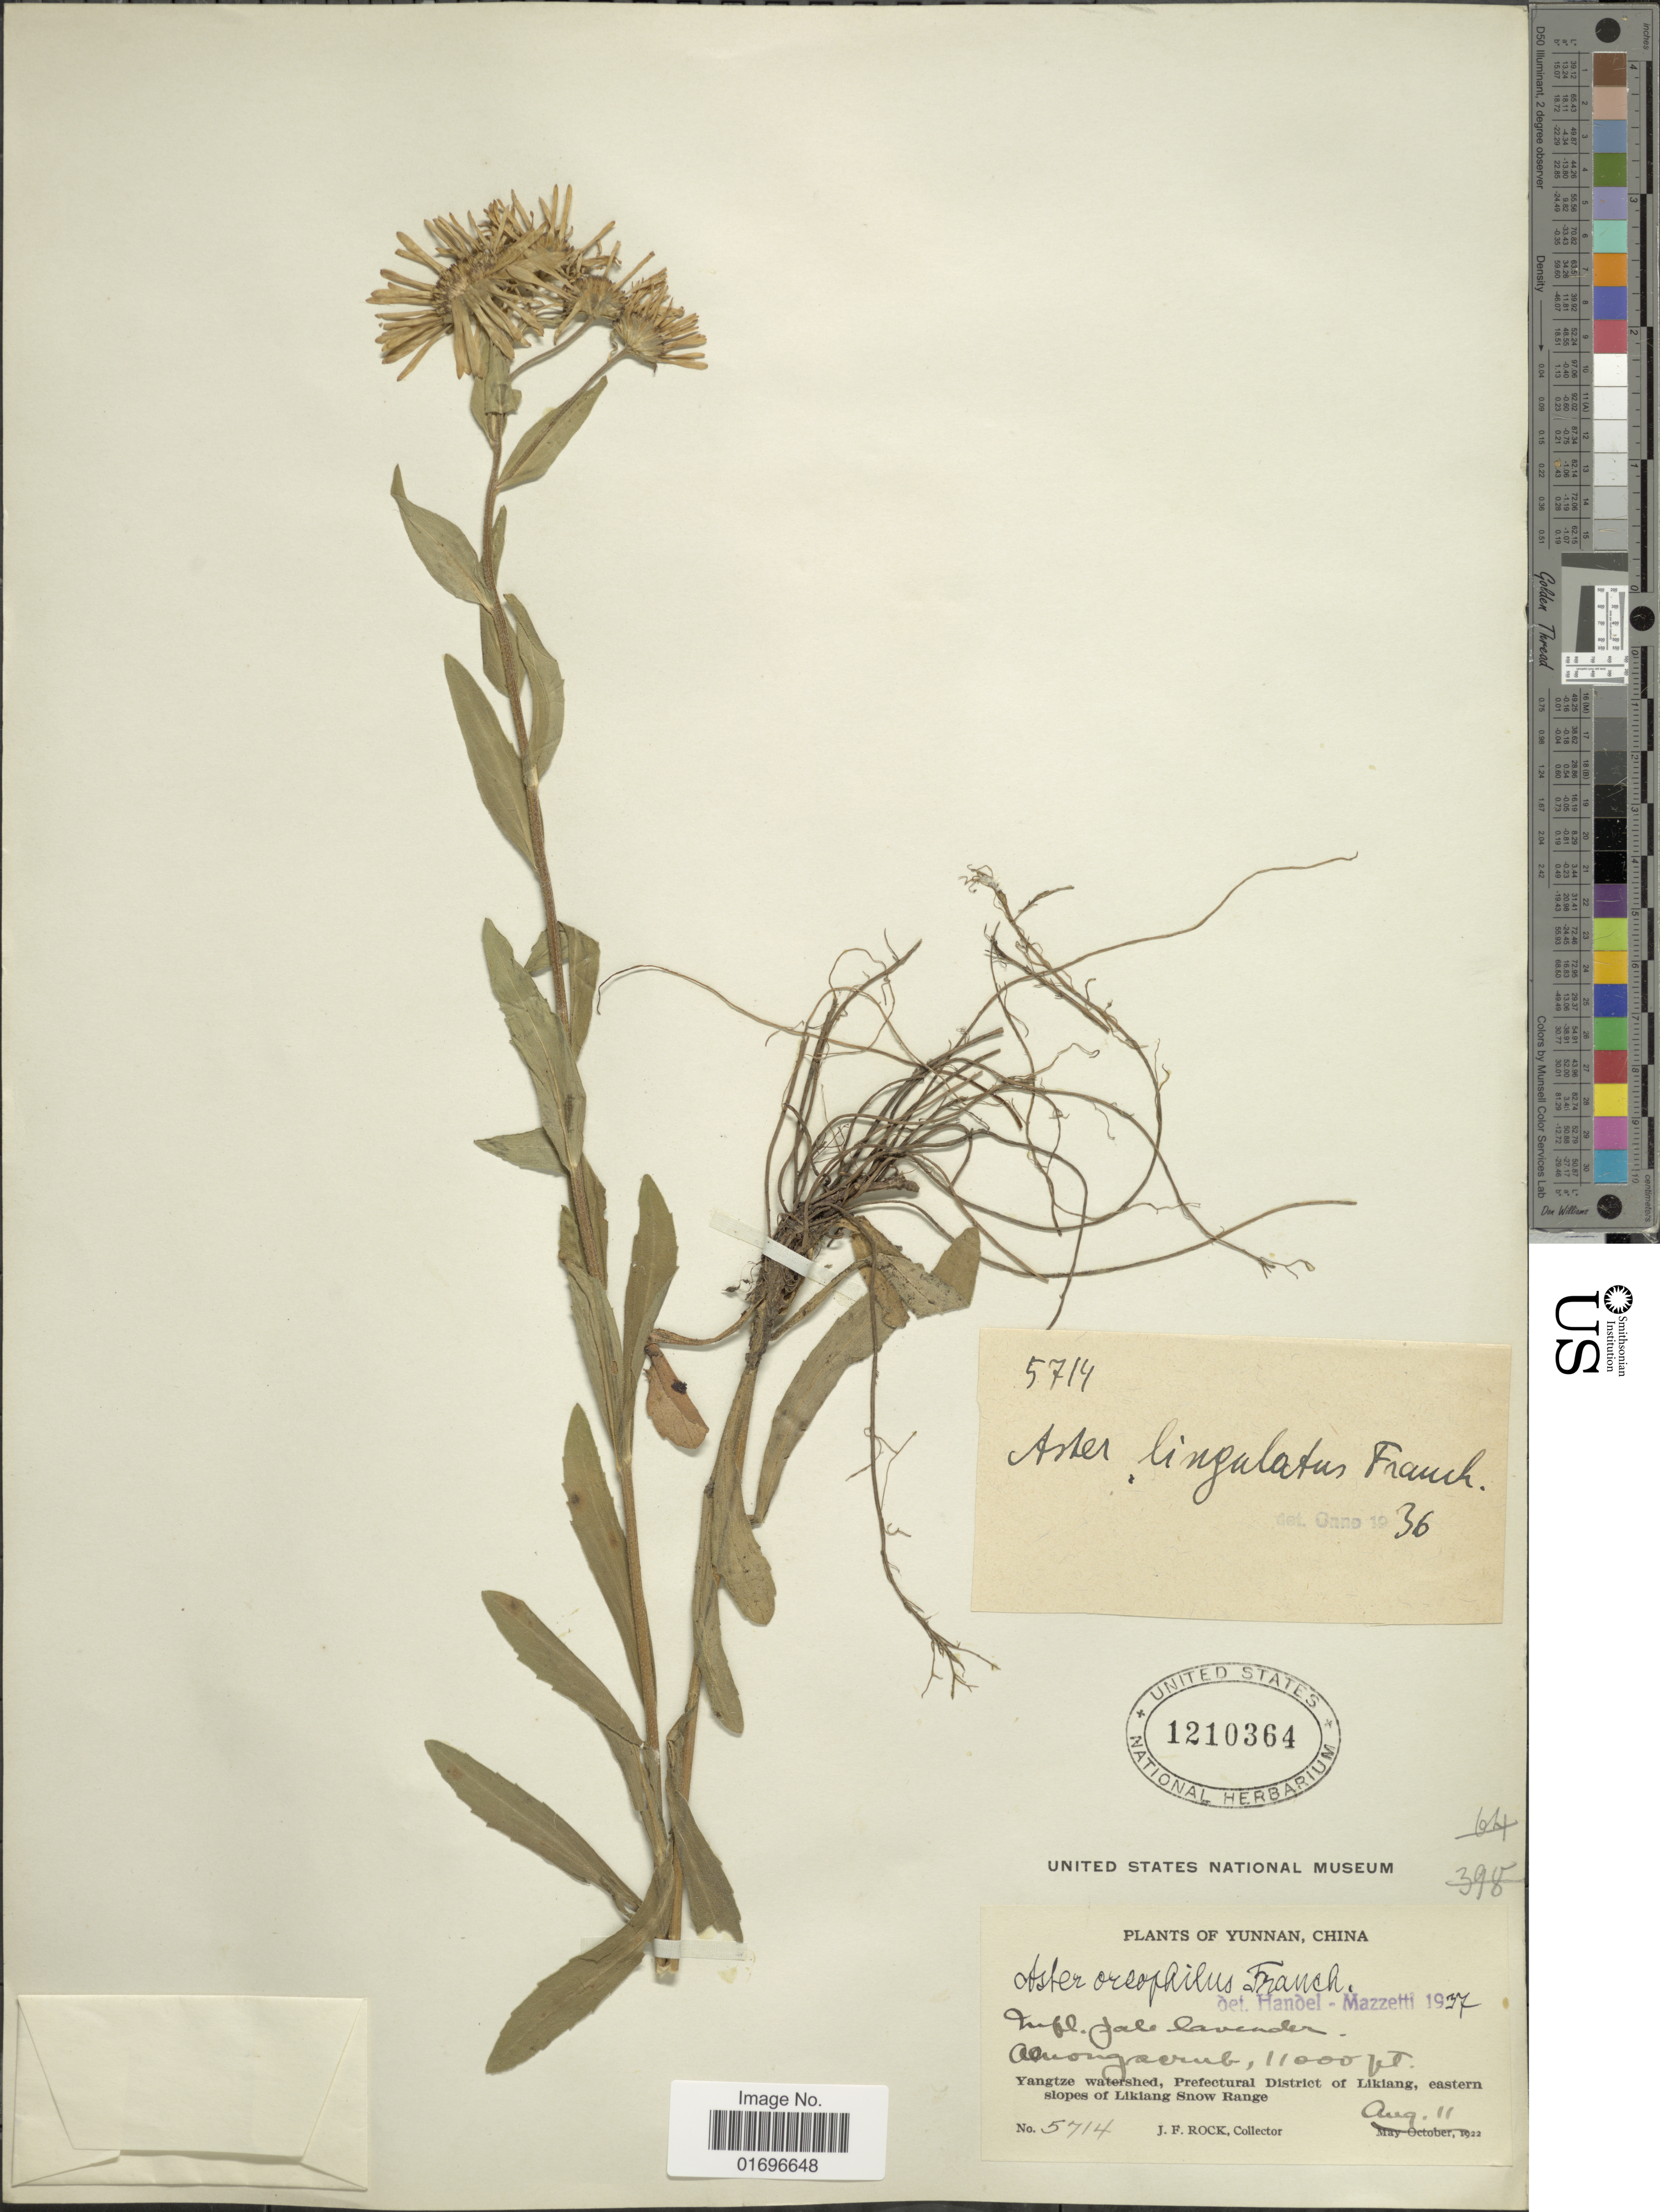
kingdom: Plantae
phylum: Tracheophyta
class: Magnoliopsida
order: Asterales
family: Asteraceae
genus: Aster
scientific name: Aster oreophilus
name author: Franch.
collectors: J. Rock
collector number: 5714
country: China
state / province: Yunnan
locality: Yunnan, China. Yangtze watershed, Prefectural District of Likiang, eastern slopes of Likiang Snow Range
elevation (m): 3353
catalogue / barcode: US 1210364